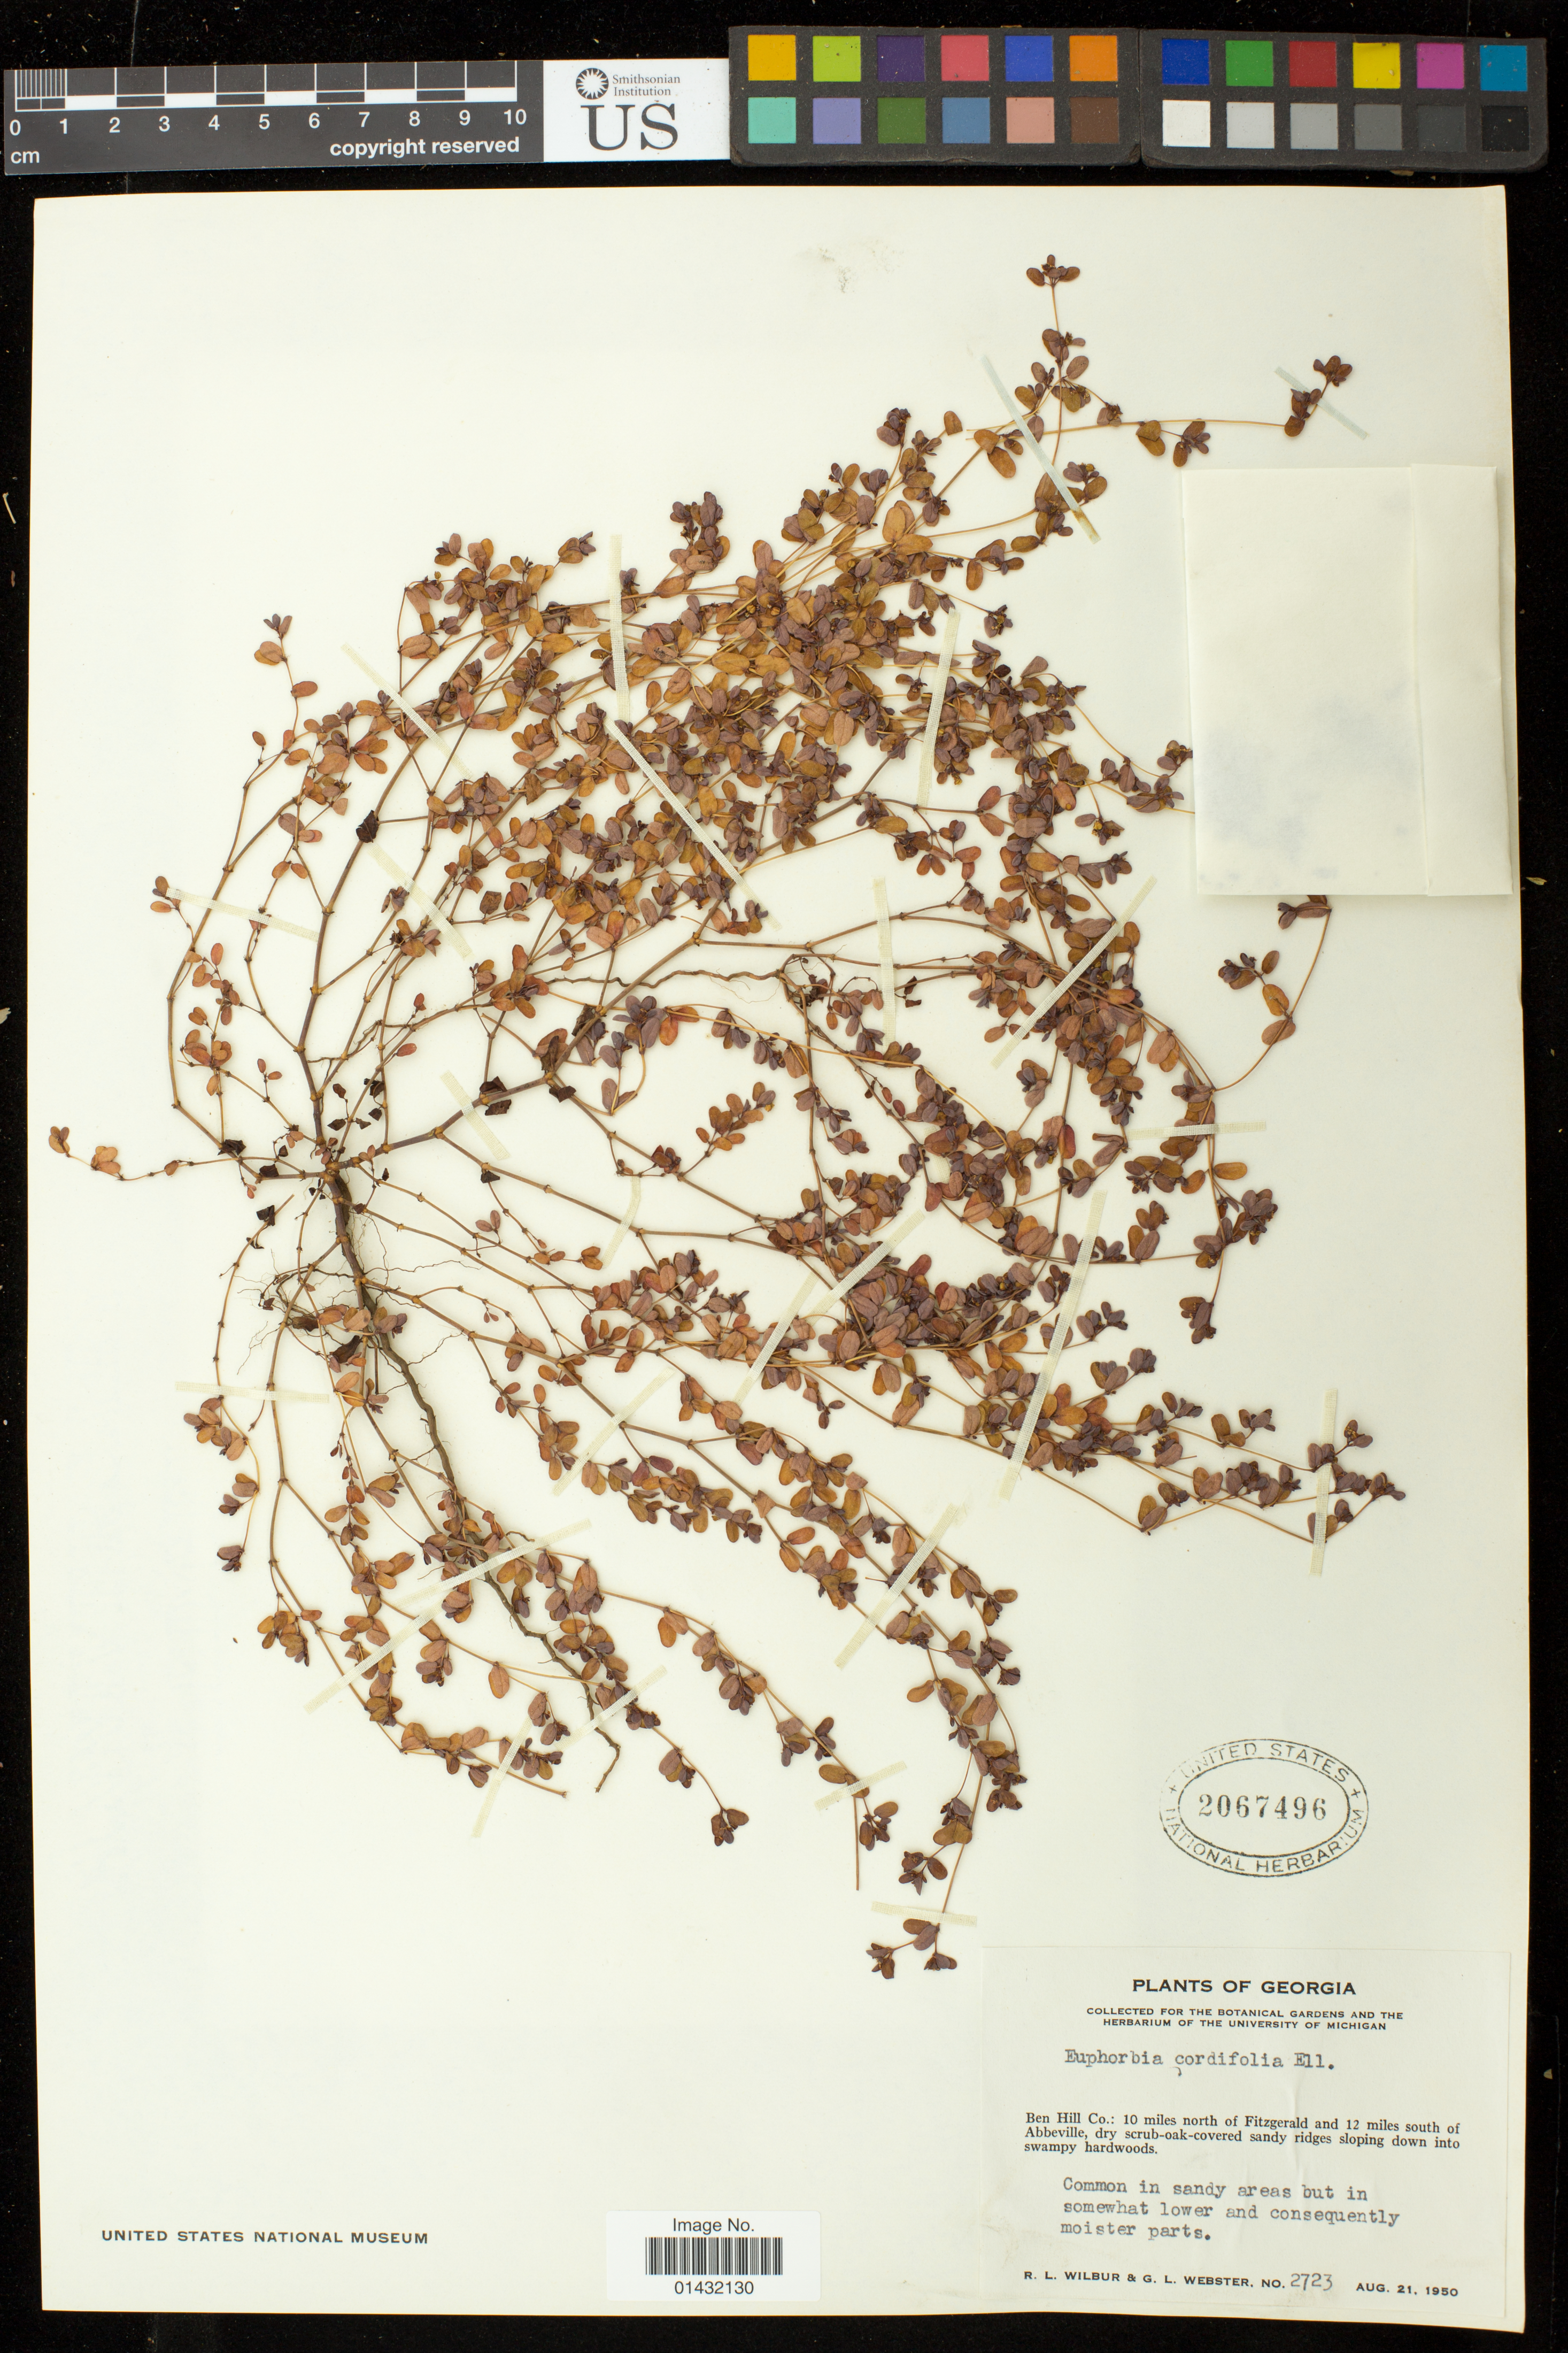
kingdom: Plantae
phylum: Tracheophyta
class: Magnoliopsida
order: Malpighiales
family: Euphorbiaceae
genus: Euphorbia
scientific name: Euphorbia cordifolia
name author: C.A. Mey. & Boiss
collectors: R. L. Wilbur & G. L. Webster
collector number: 2723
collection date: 1950-08-21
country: United States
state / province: Georgia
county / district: Ben Hill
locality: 10 miles north of Fitzgerald and 12 miles south of Abbeville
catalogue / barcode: US 2067496